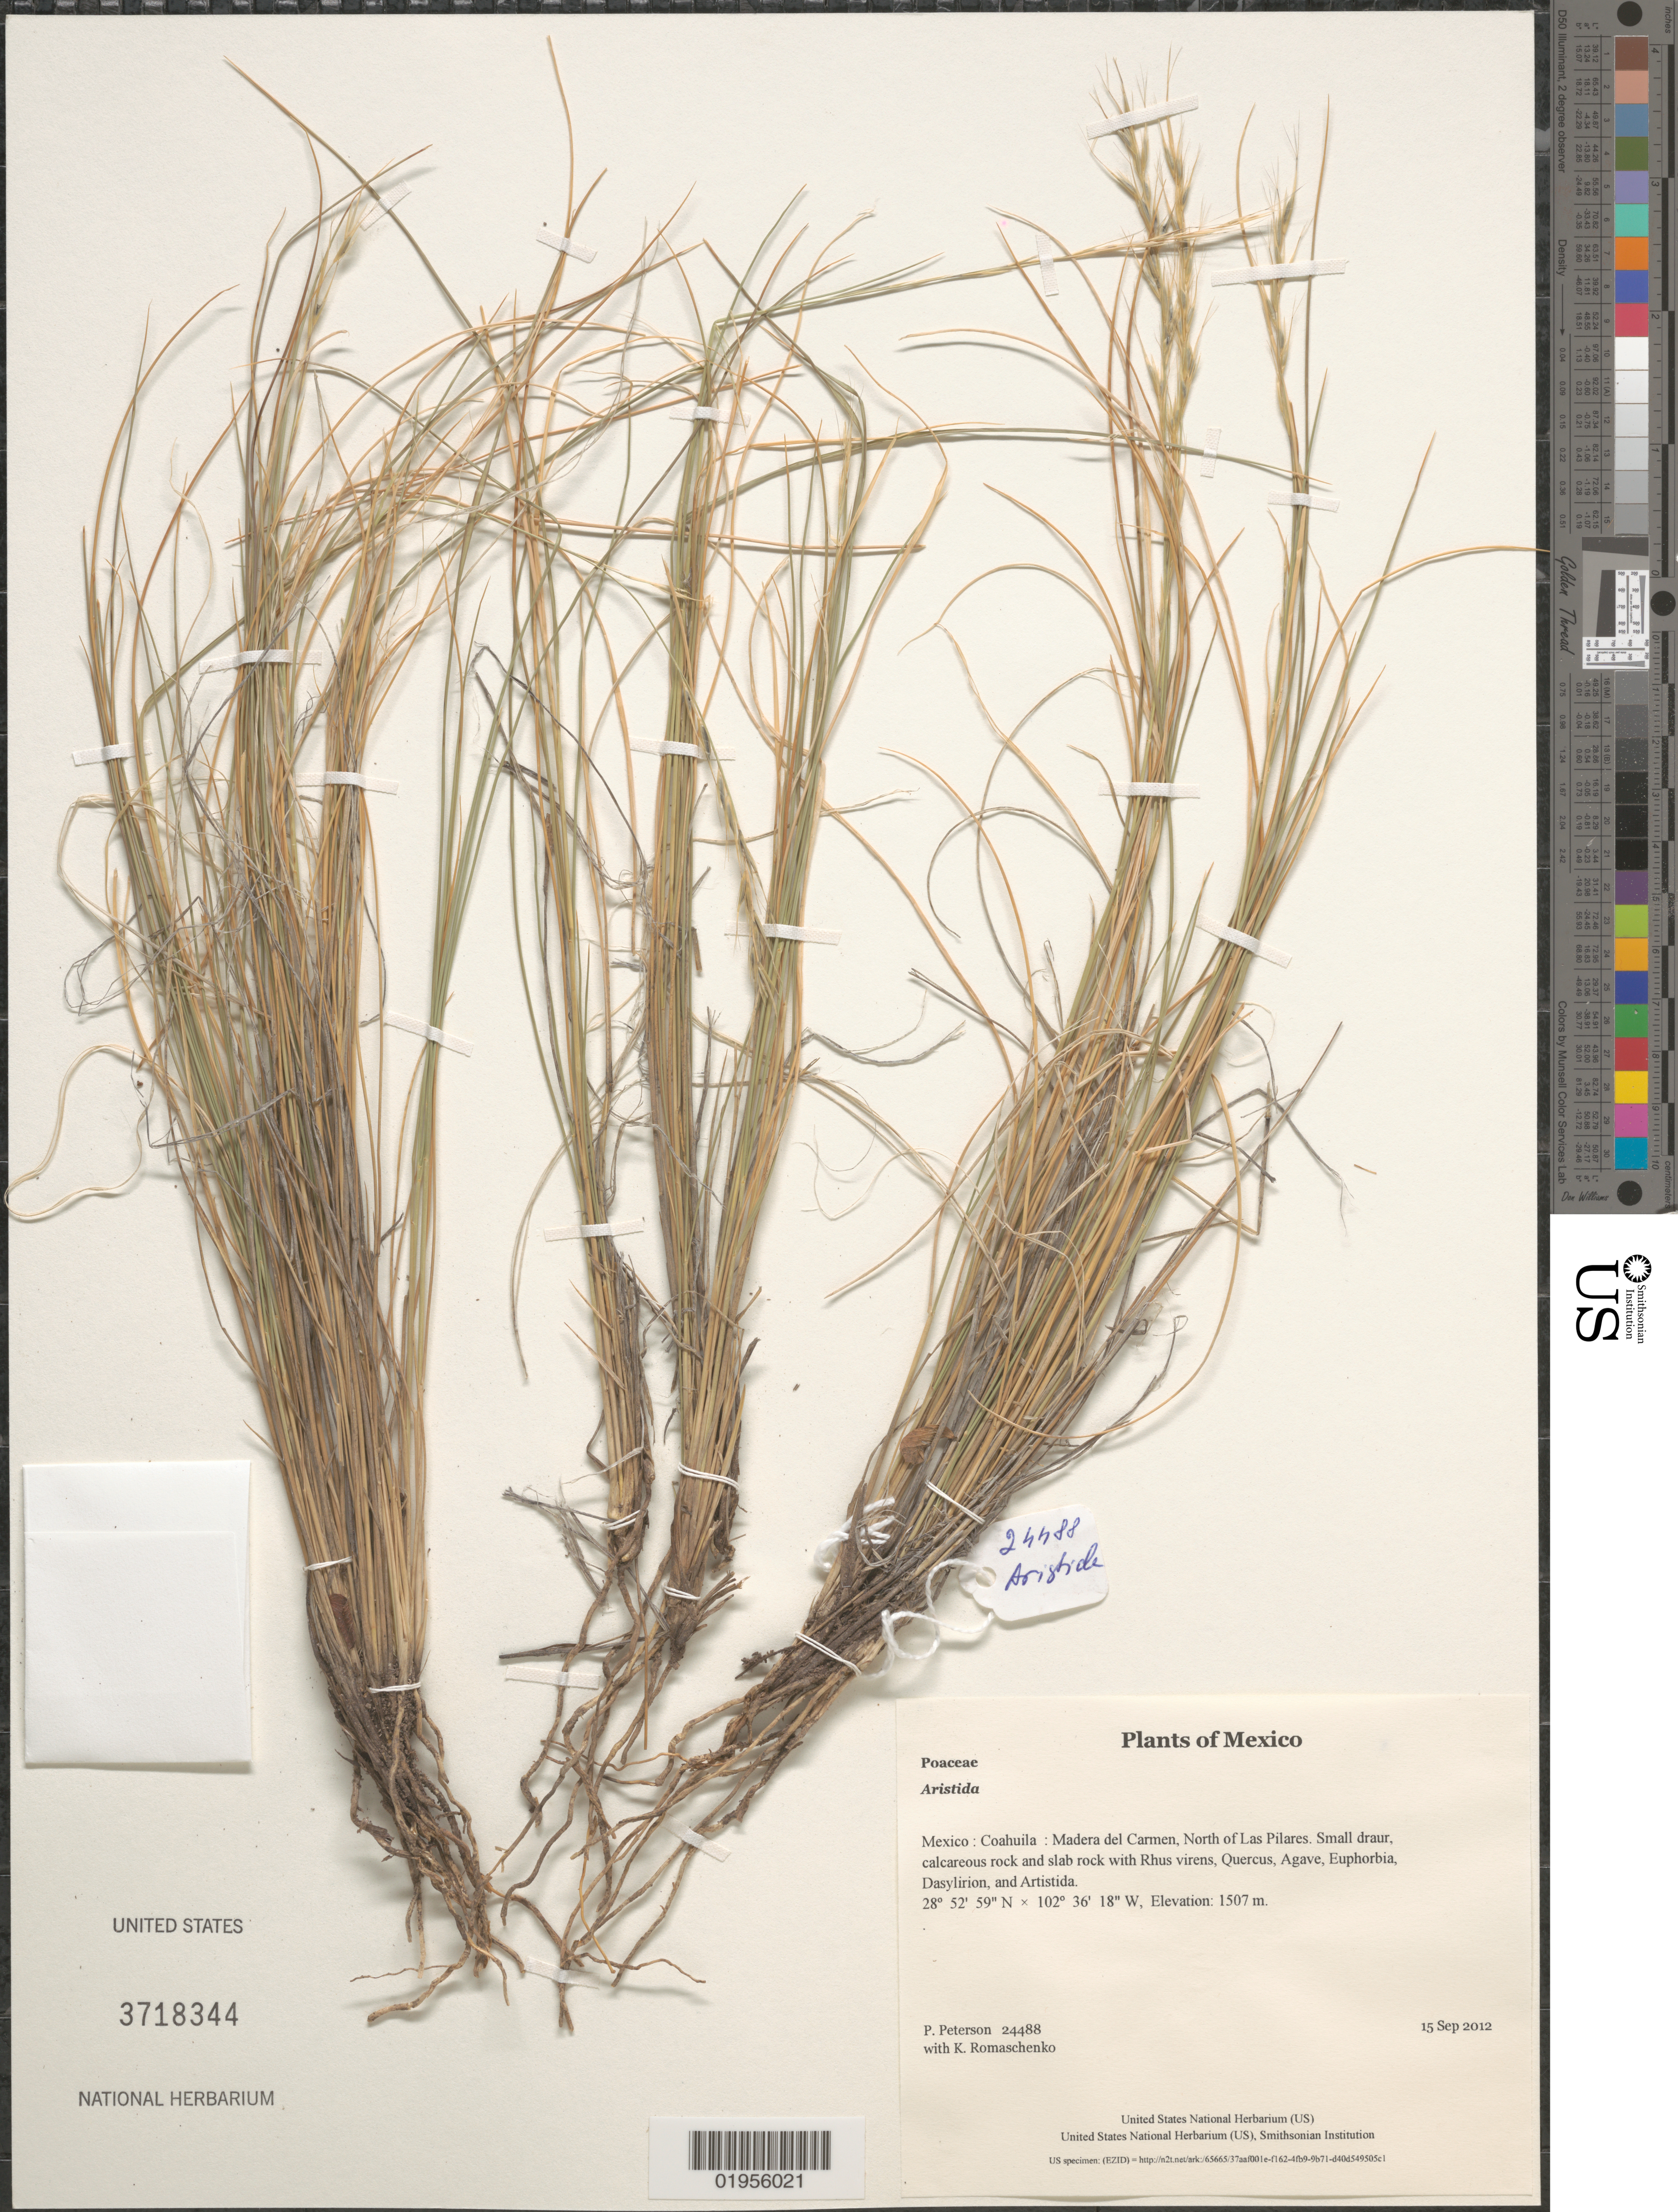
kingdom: Plantae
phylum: Tracheophyta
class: Liliopsida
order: Poales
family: Poaceae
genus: Aristida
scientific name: Aristida sp.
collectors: P. M. Peterson & K. Romaschenko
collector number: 24488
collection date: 2012-09-15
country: Mexico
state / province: Coahuila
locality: Madera del Carmen, North of Las Pilares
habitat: Small draur, calcareous rock and slab rock with Rhus virens, Quercus, Agave, Euphorbia, Dasylirion, and Artistida.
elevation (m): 1507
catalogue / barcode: US 3718344